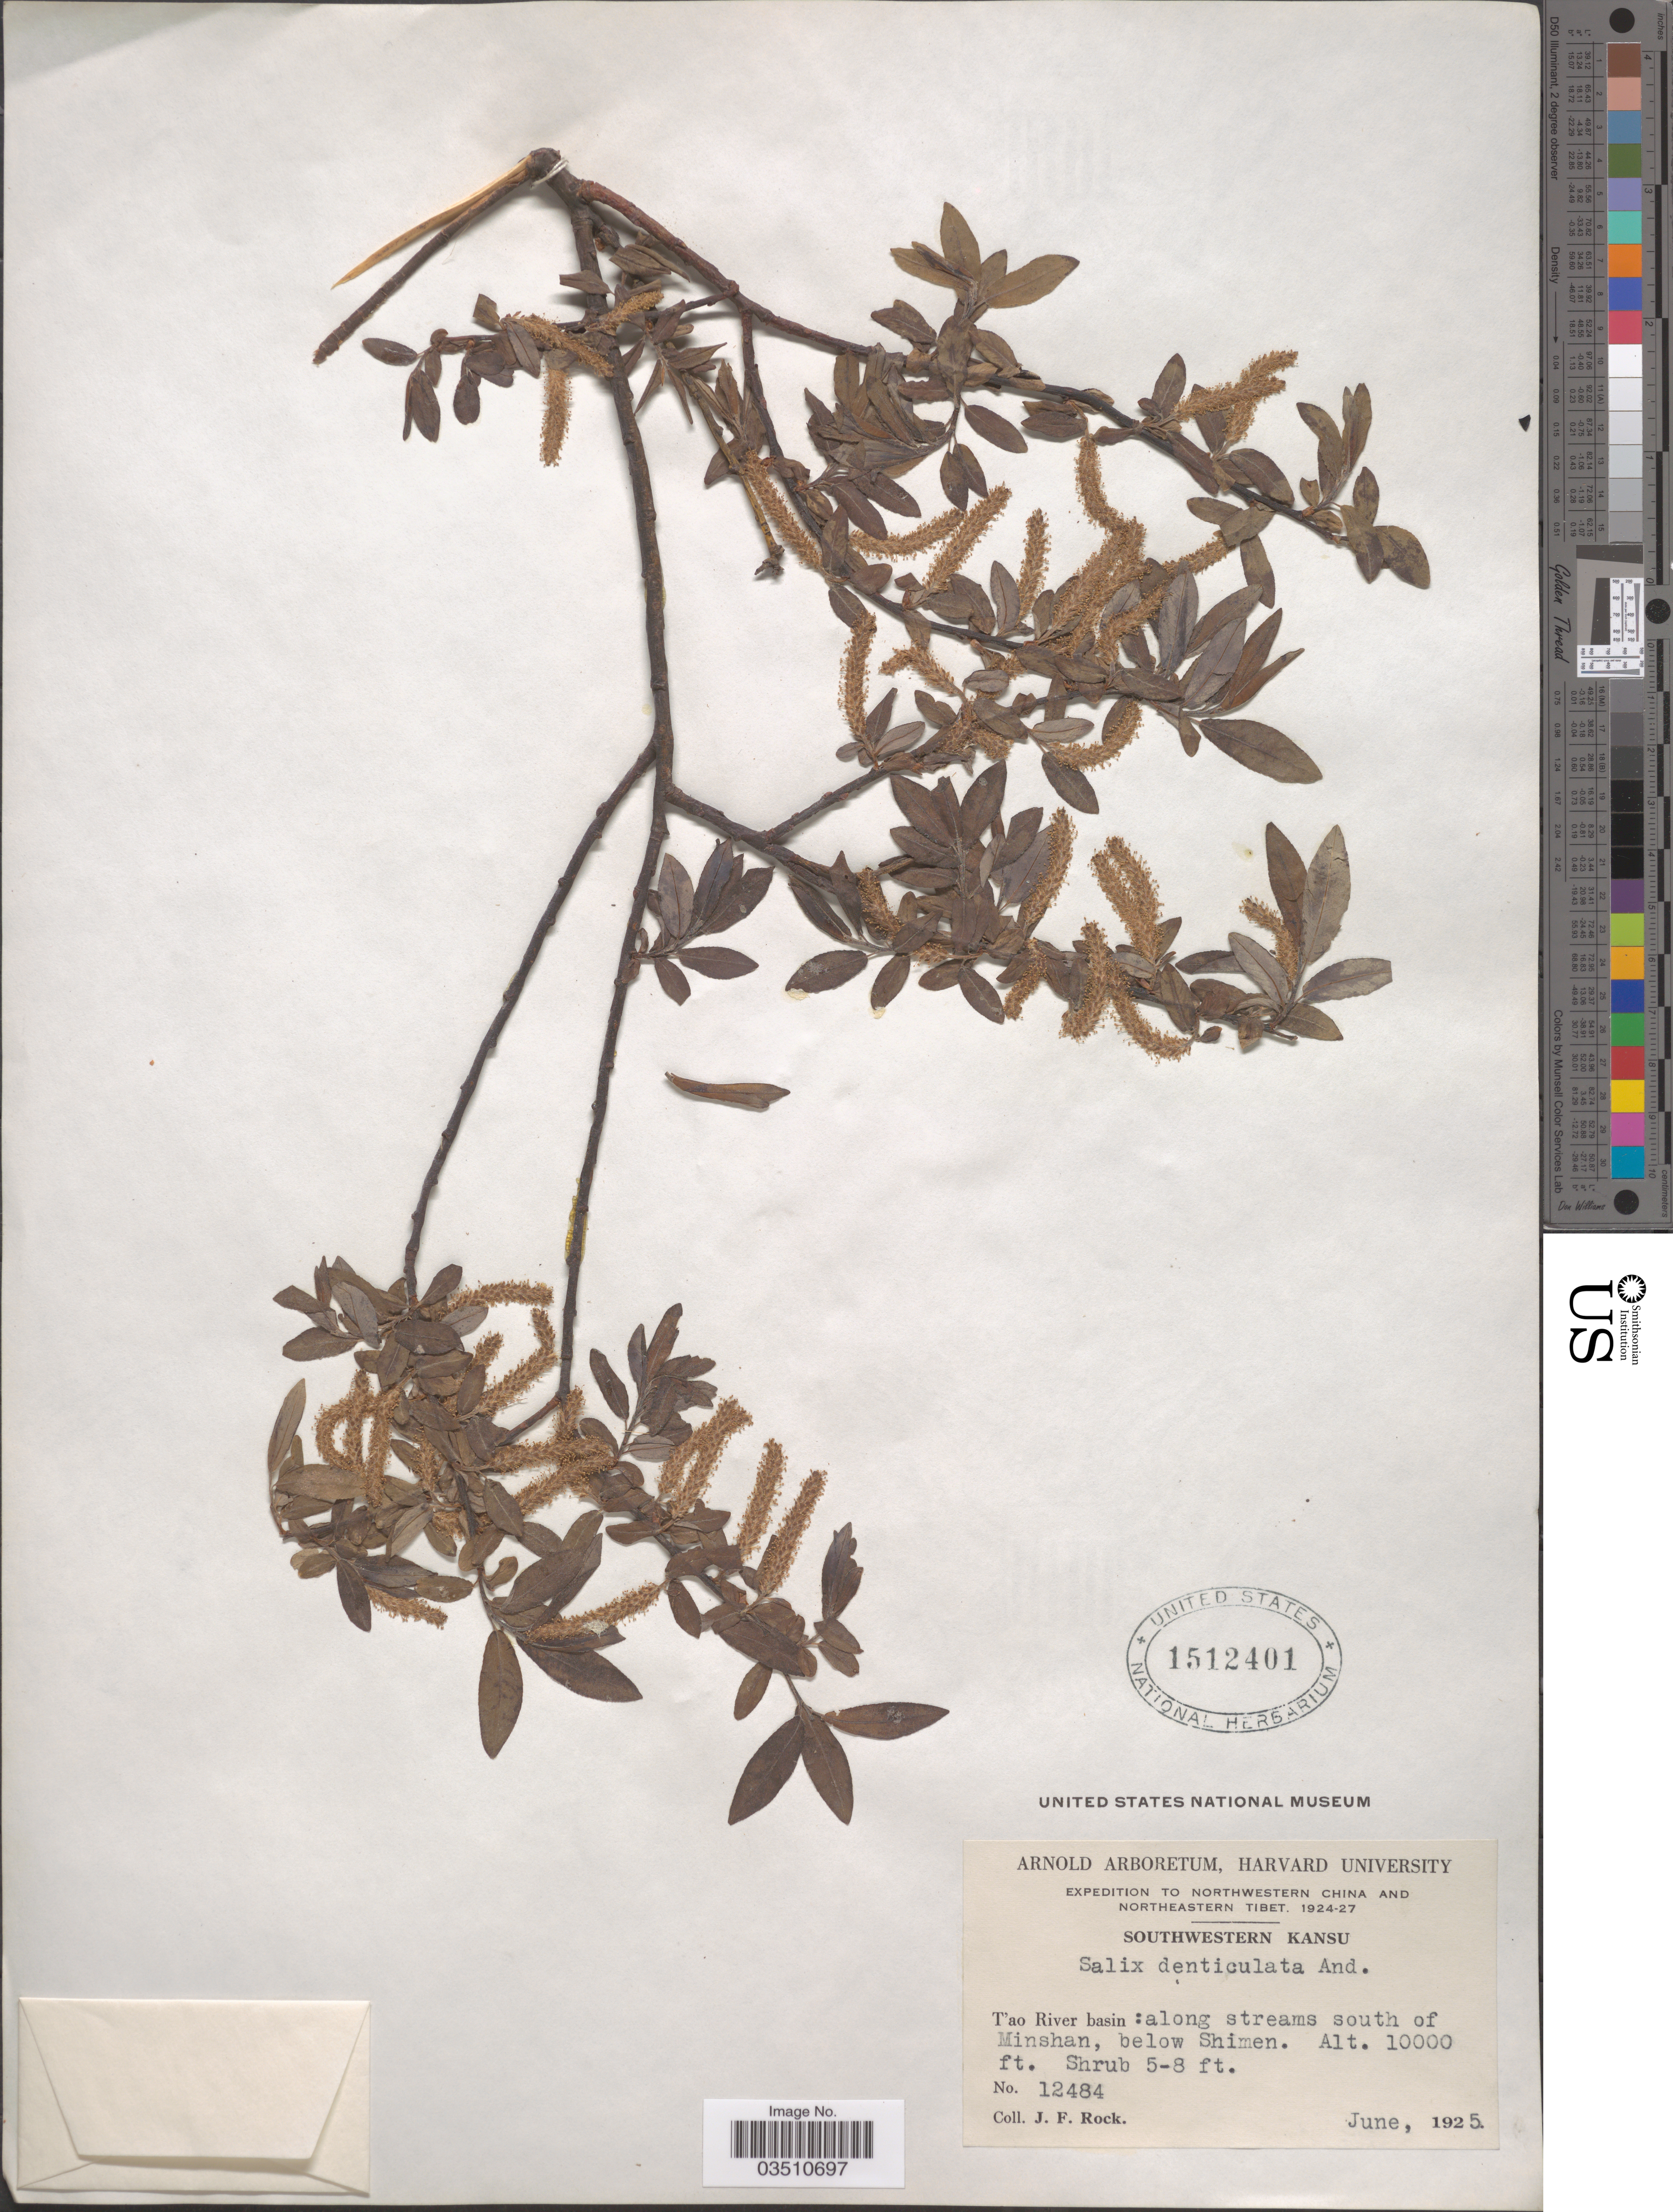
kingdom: Plantae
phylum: Tracheophyta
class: Magnoliopsida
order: Malpighiales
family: Salicaceae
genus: Salix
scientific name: Salix denticulata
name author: Andersson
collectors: J. Rock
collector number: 12484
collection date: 1925-06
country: China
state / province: Gansu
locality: Northwestern China. Southwestern Kansu. T'ao River basin: along streams south of Minshan, below Shimen.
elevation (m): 3048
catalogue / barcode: US 1512401